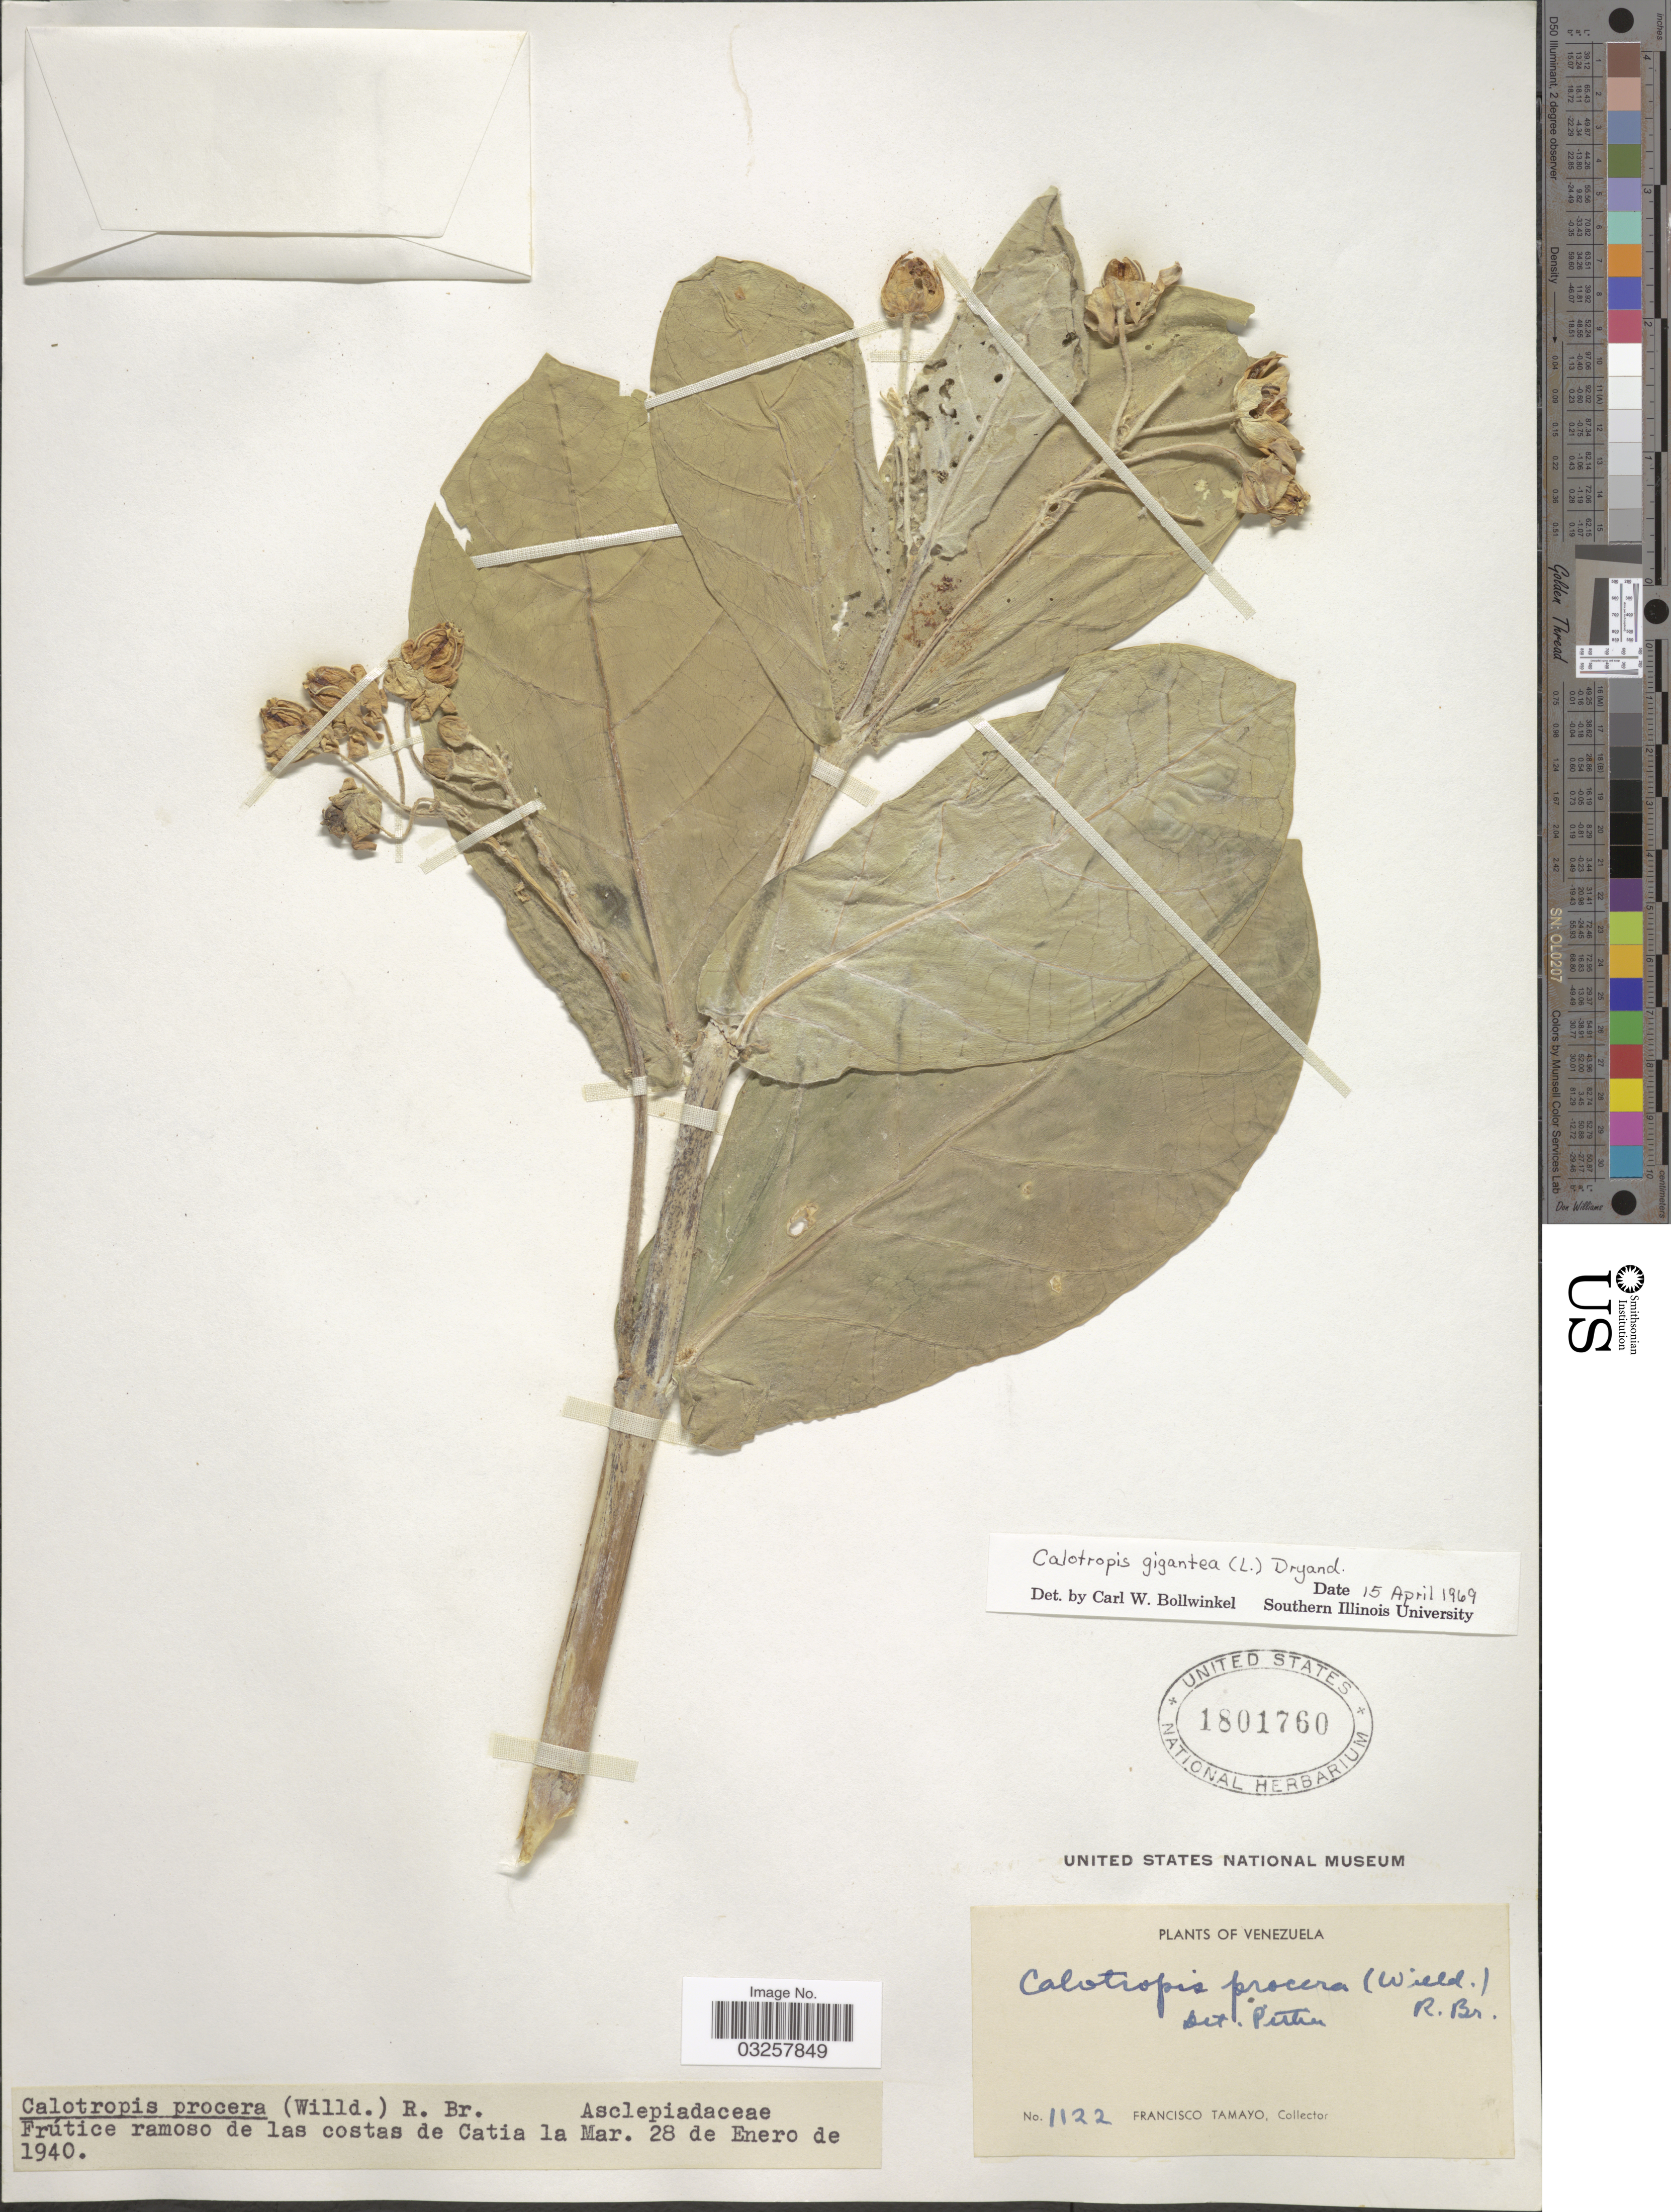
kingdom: Plantae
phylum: Tracheophyta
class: Magnoliopsida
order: Gentianales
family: Apocynaceae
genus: Calotropis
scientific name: Calotropis gigantea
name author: (L.) W.T. Aiton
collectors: F. Tamayo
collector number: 1122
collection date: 1940-01-28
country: Venezuela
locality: Frútice ramoso de las costas de Catia la Mar.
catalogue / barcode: US 1801760